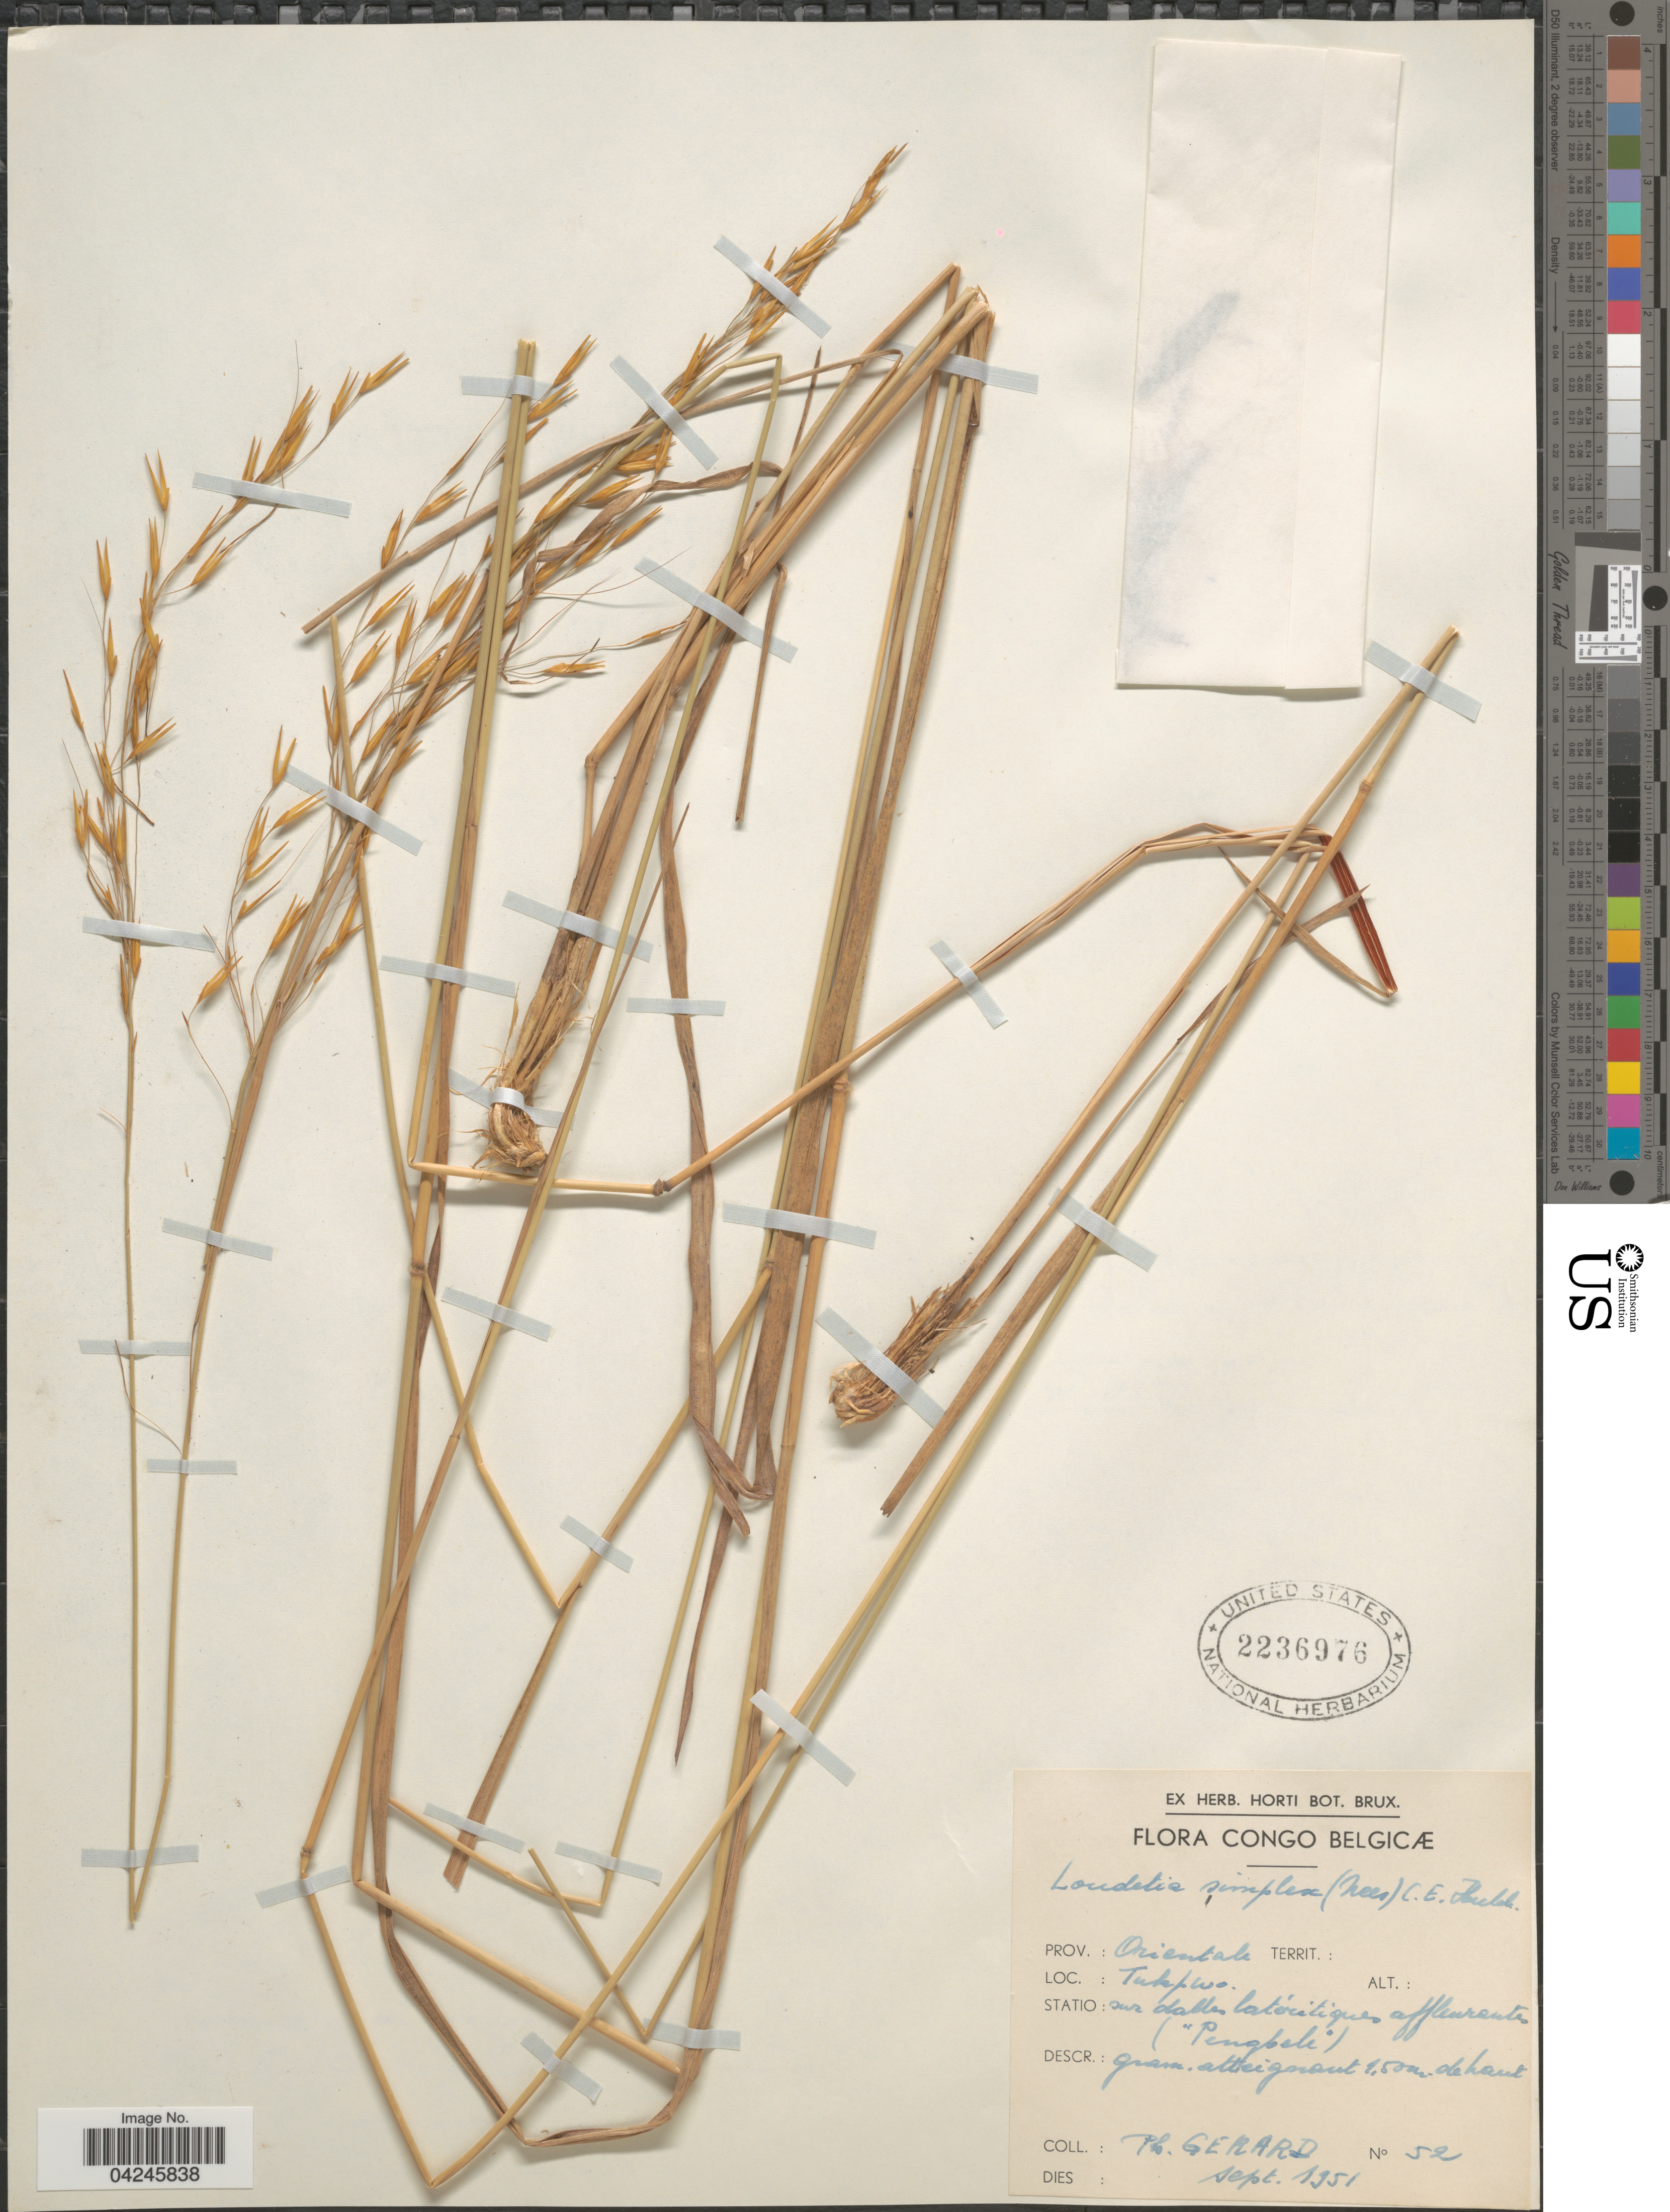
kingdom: Plantae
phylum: Tracheophyta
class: Liliopsida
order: Poales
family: Poaceae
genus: Loudetia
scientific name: Loudetia simplex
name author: (Nees) C.E. Hubb.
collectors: P. Gerard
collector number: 52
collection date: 1951-09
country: Congo, Democratic Republic of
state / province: Bas-Uele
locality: Congo Belgicæ. Tukpwo.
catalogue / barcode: US 2236976